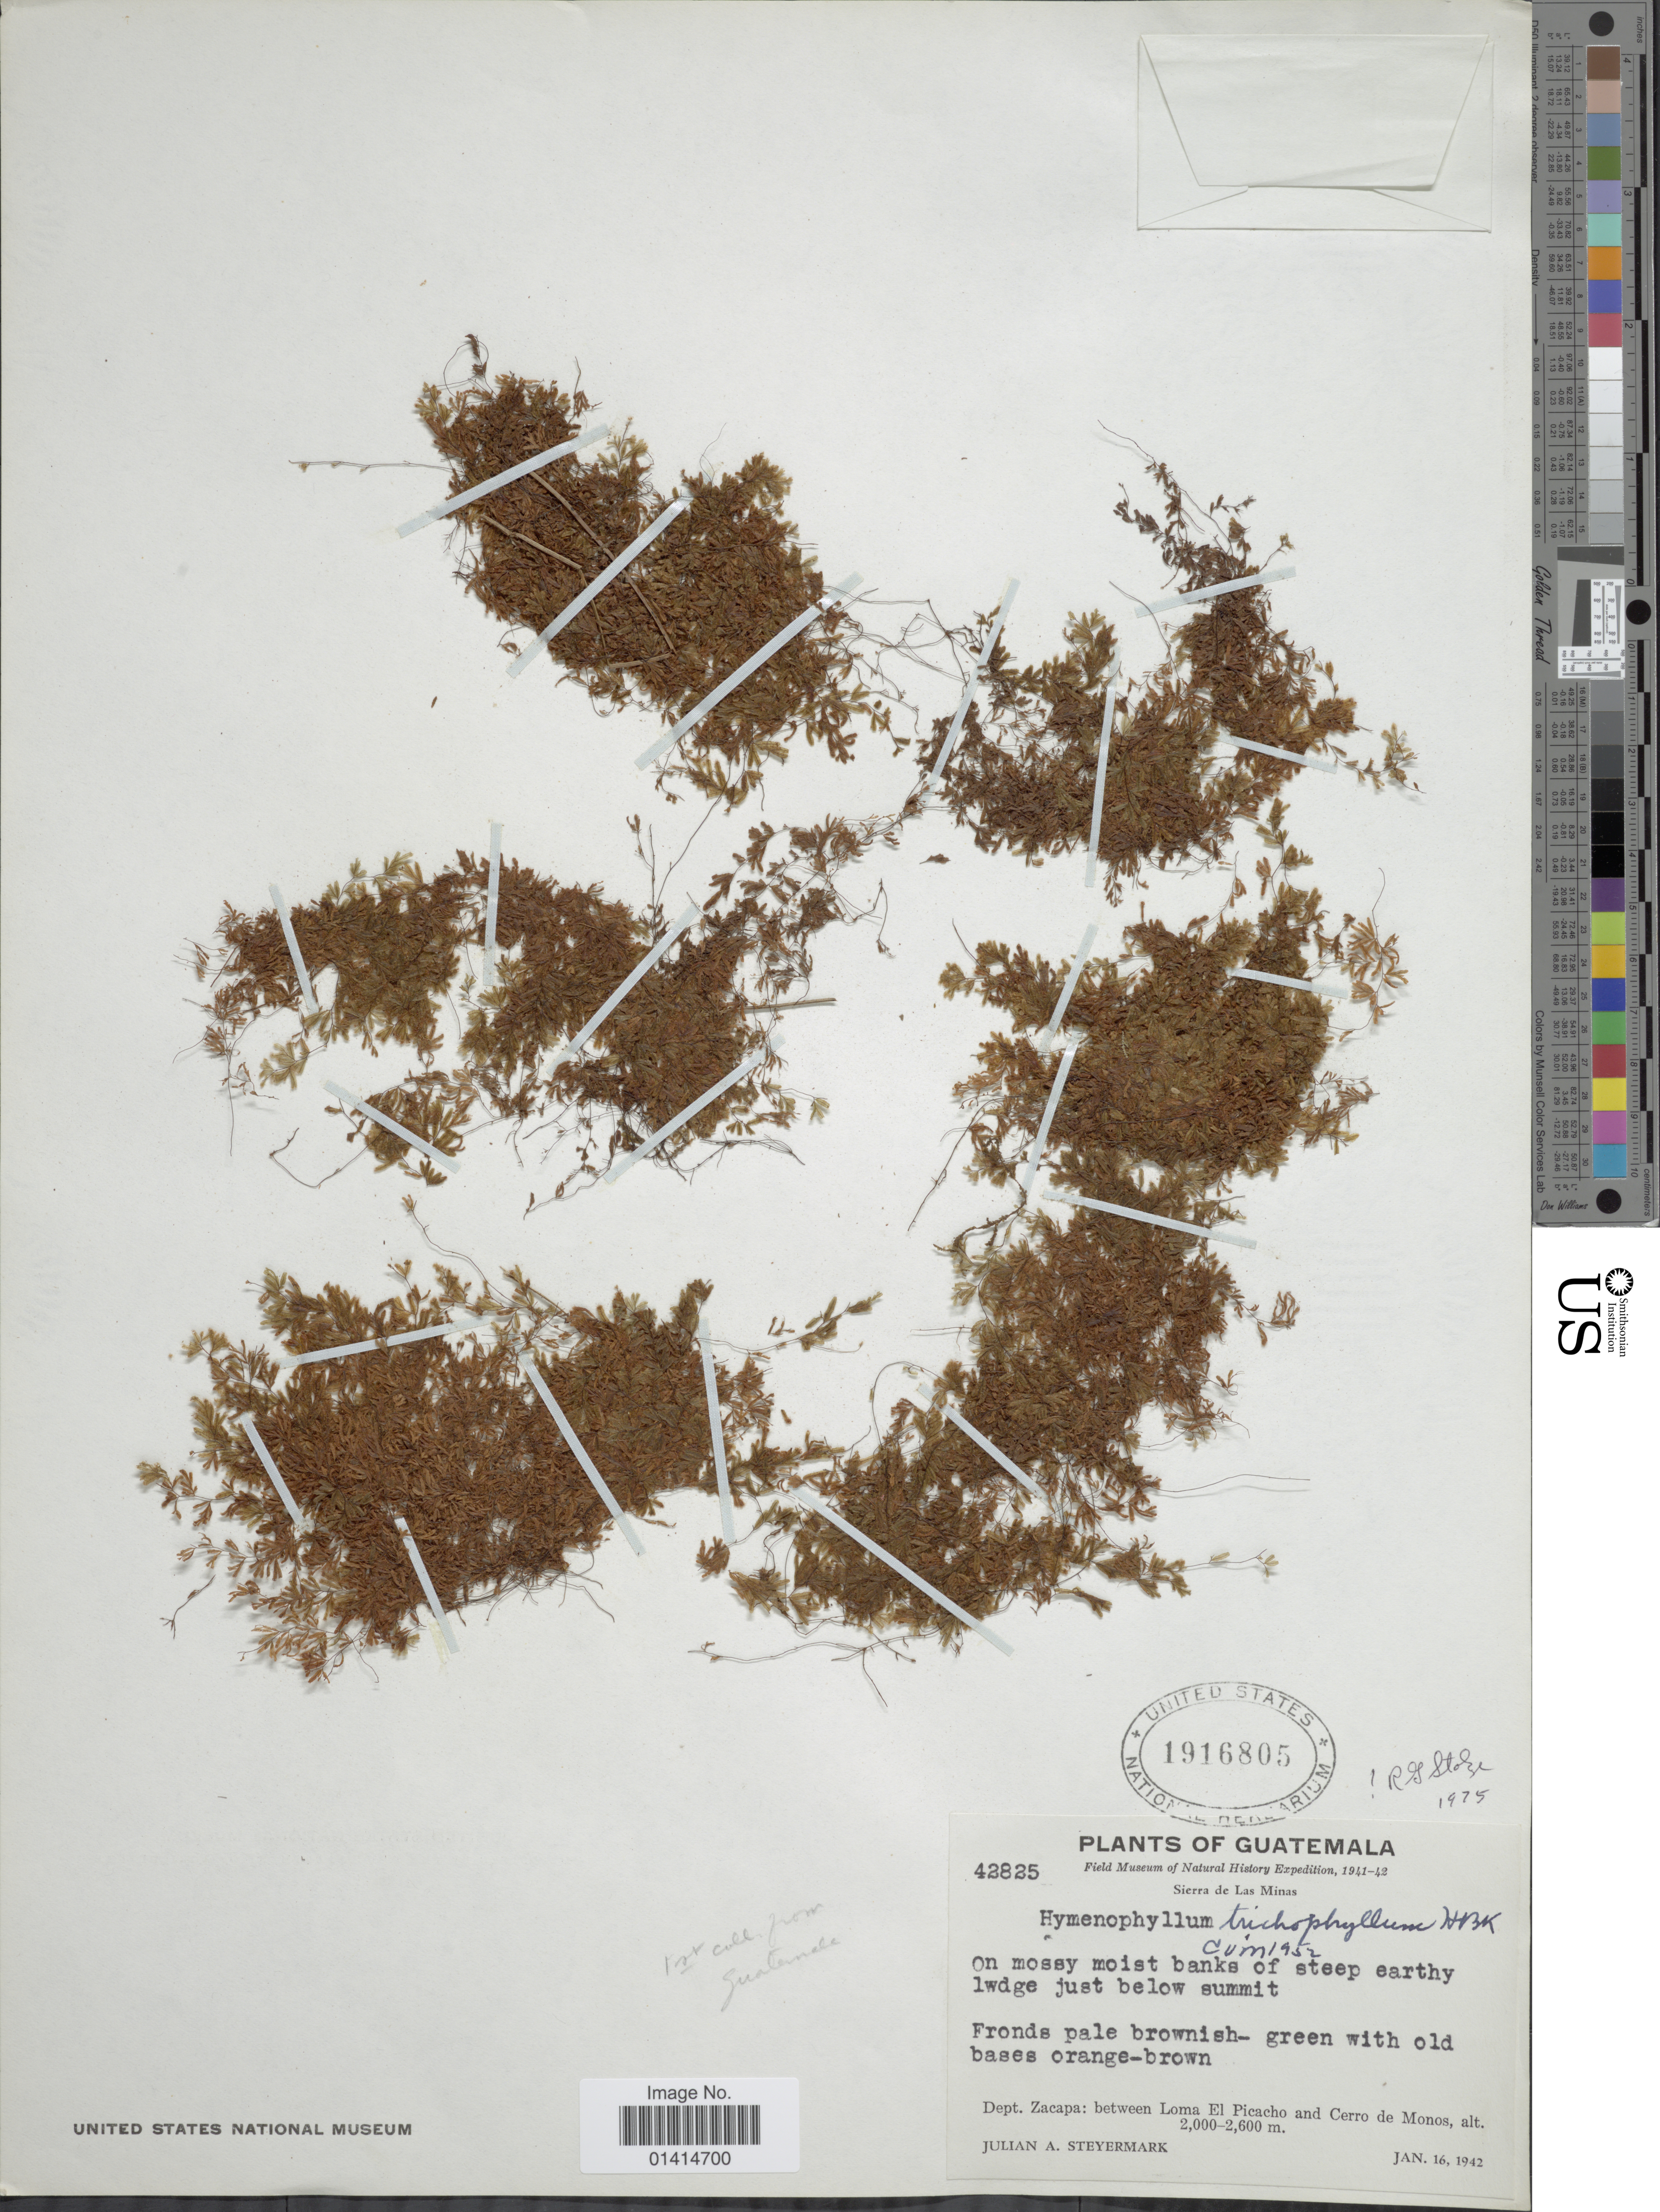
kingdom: Plantae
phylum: Tracheophyta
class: Polypodiopsida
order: Hymenophyllales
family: Hymenophyllaceae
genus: Hymenophyllum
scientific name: Hymenophyllum trichophyllum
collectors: J. Steyermark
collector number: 42825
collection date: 1942-01-16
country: Guatemala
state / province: Zacapa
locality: Dept Zacapa: between Loma El Picacho and Cerro de Monos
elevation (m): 2000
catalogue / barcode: US 1916805